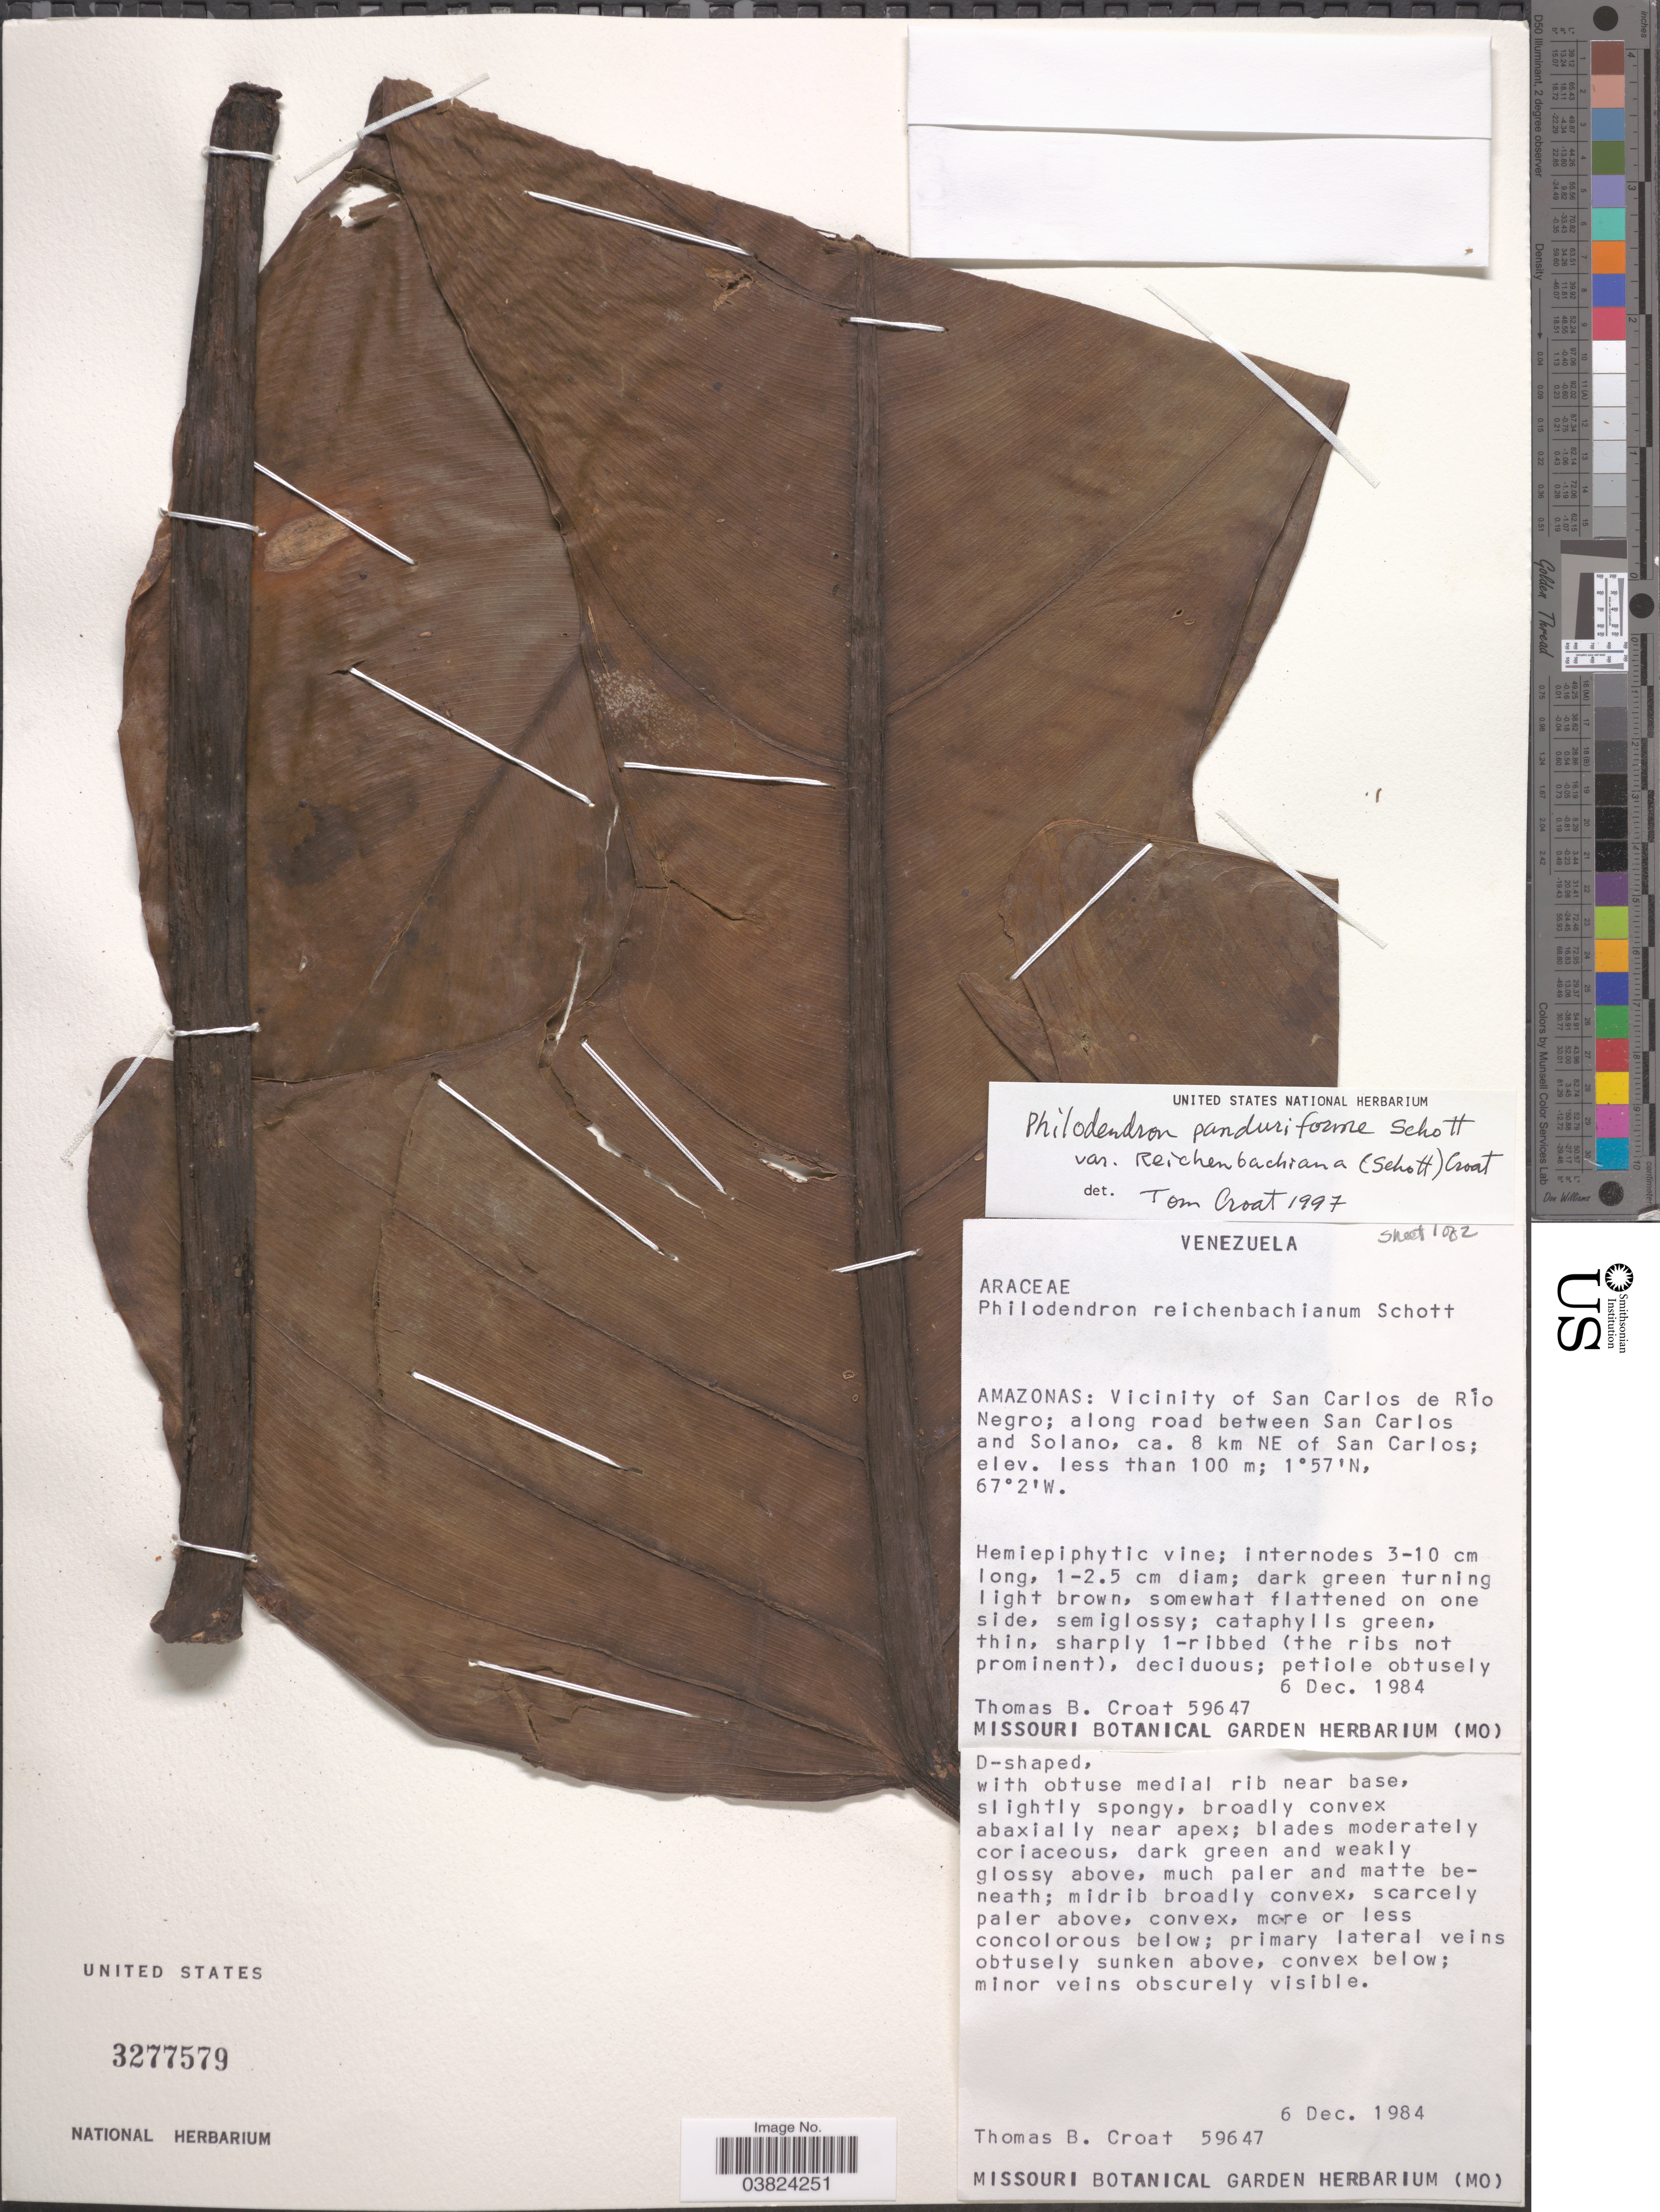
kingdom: Plantae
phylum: Tracheophyta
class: Liliopsida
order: Alismatales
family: Araceae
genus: Philodendron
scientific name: Philodendron bipennifolium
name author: Schott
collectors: T. B. Croat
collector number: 59647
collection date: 1984-12-06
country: Venezuela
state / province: Amazonas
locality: Vicinity of San Carlos de Río Negro; along road between San Carlos and Solano, ca. 8 km NE of San Carlos.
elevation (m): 100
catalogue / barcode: US 3277579